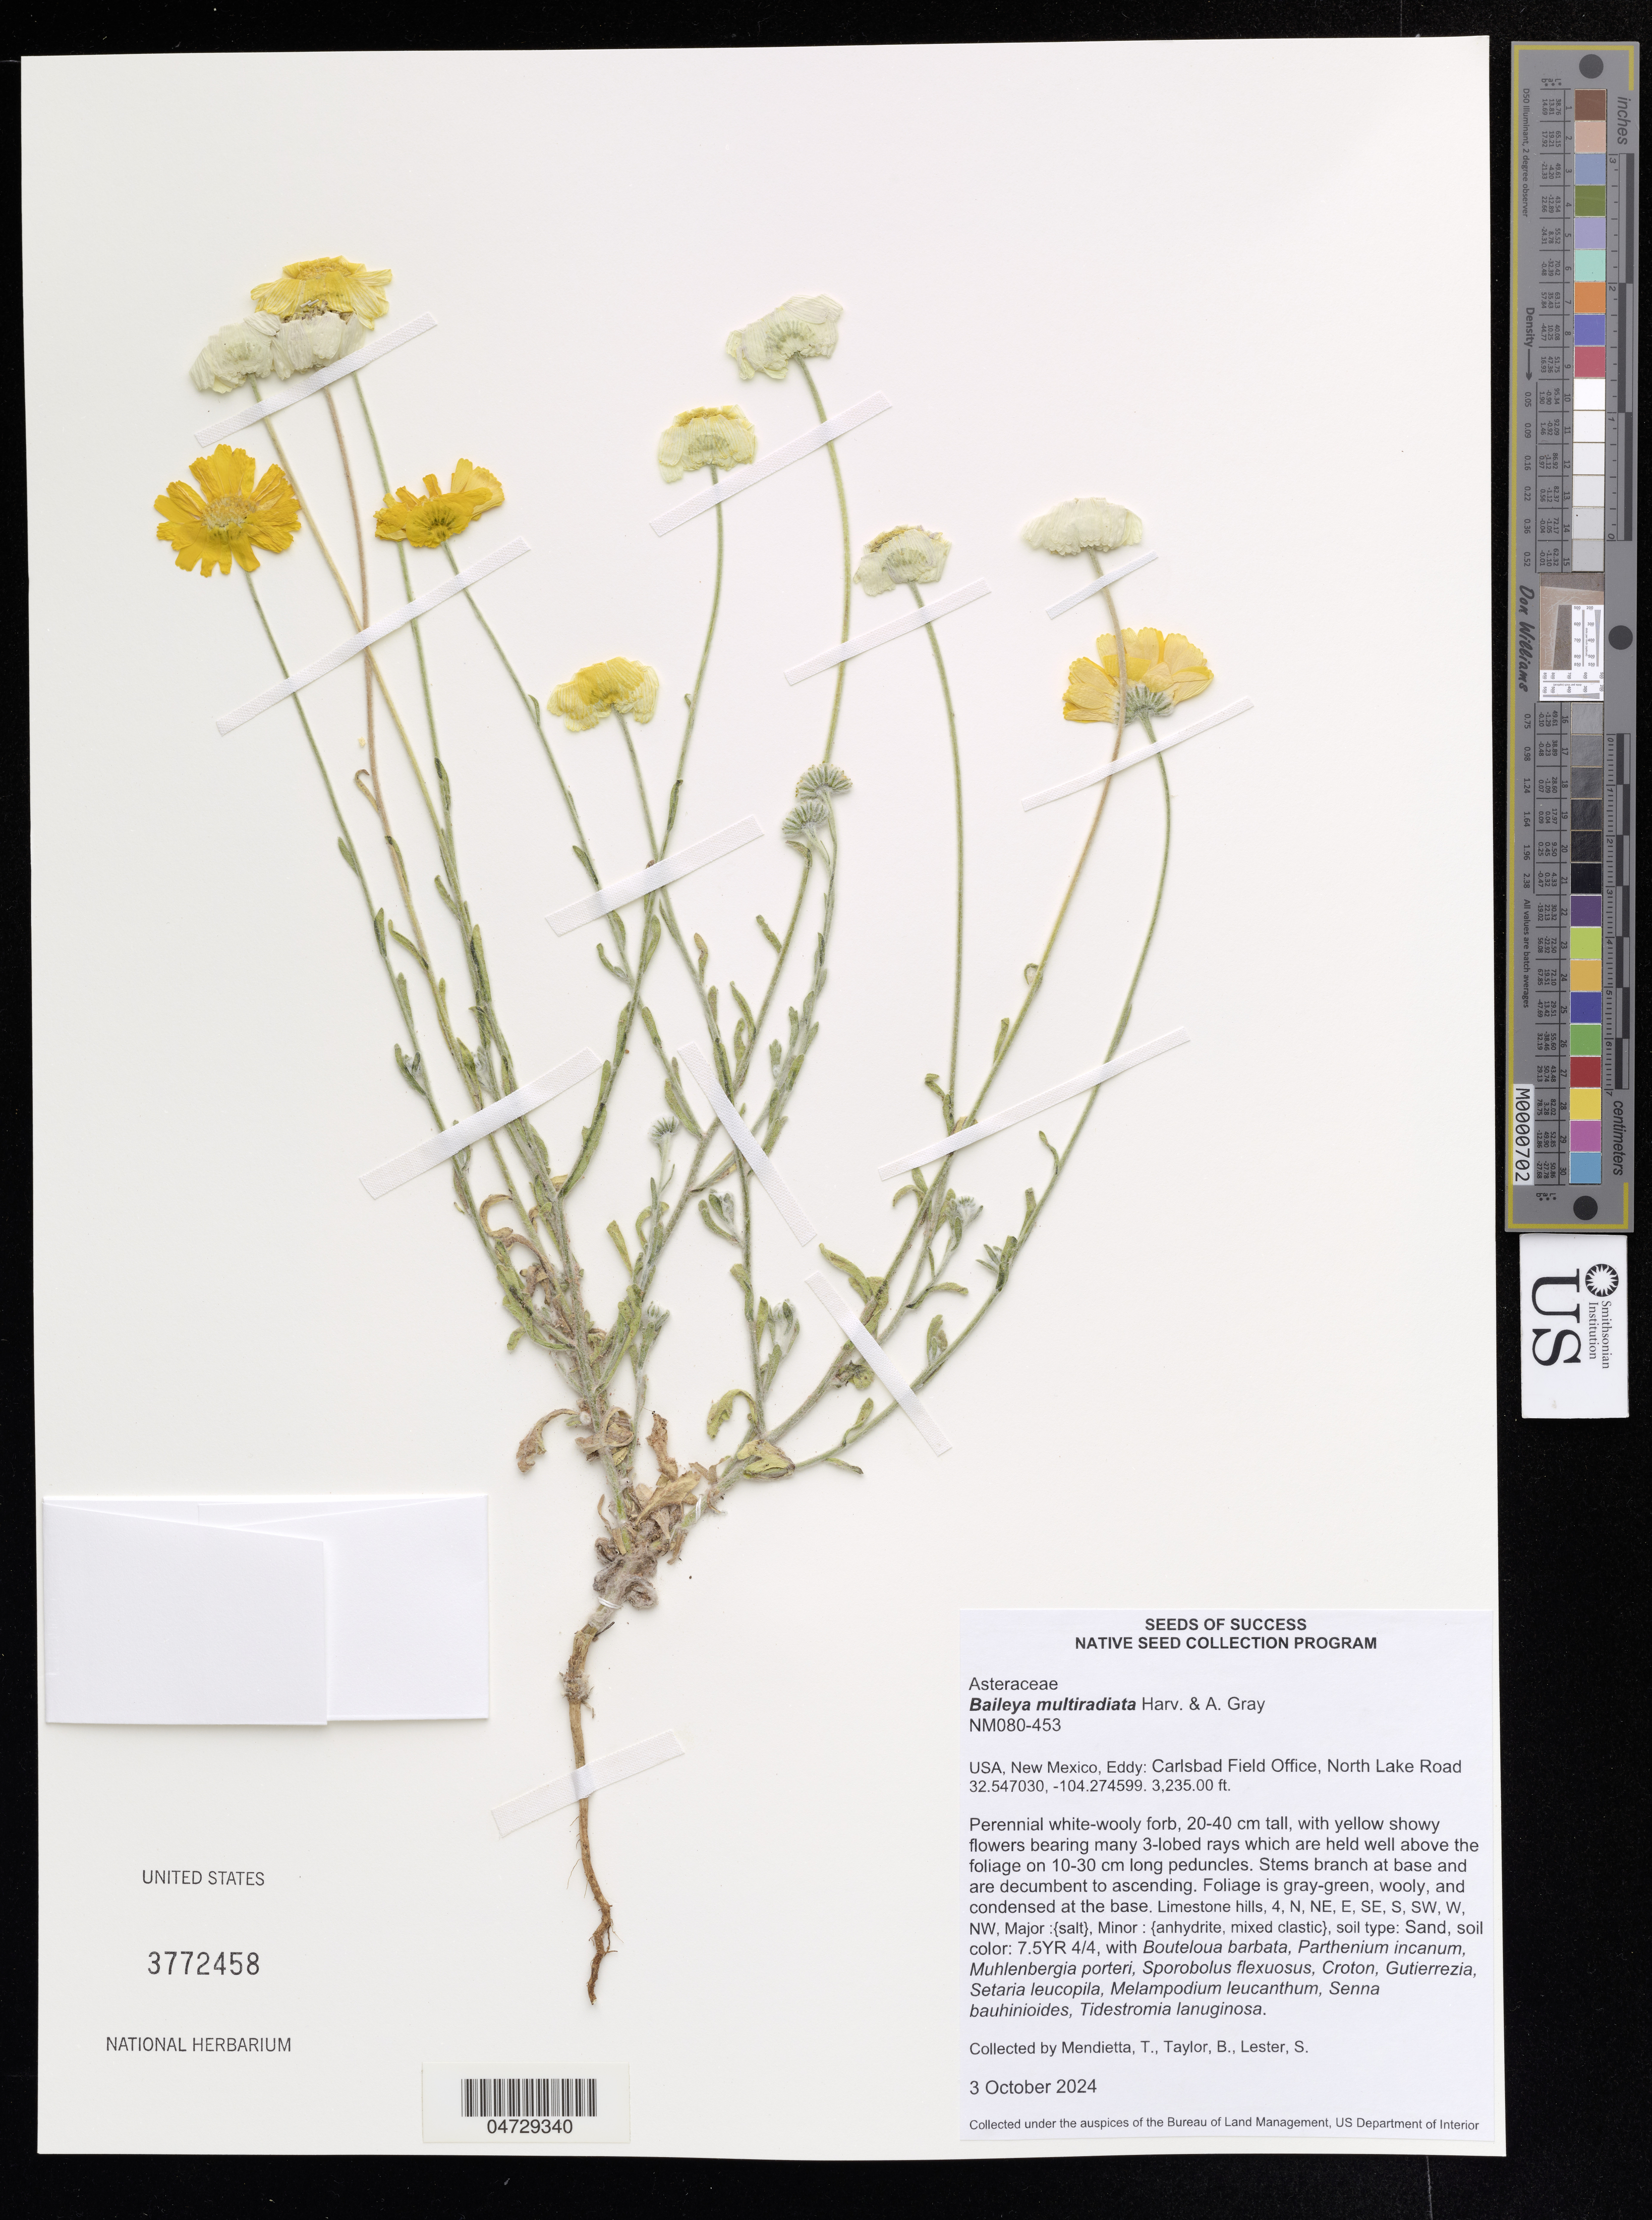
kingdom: Plantae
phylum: Tracheophyta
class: Magnoliopsida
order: Asterales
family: Asteraceae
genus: Baileya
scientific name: Baileya multiradiata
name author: Harv. & A. Gray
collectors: T. Mendietta, B. Taylor & S. Lester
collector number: NM080-53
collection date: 2024-10-03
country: United States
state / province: New Mexico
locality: Eddy: Carlsbad Field Office, North Lake Road.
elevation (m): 986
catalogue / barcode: US 3772458